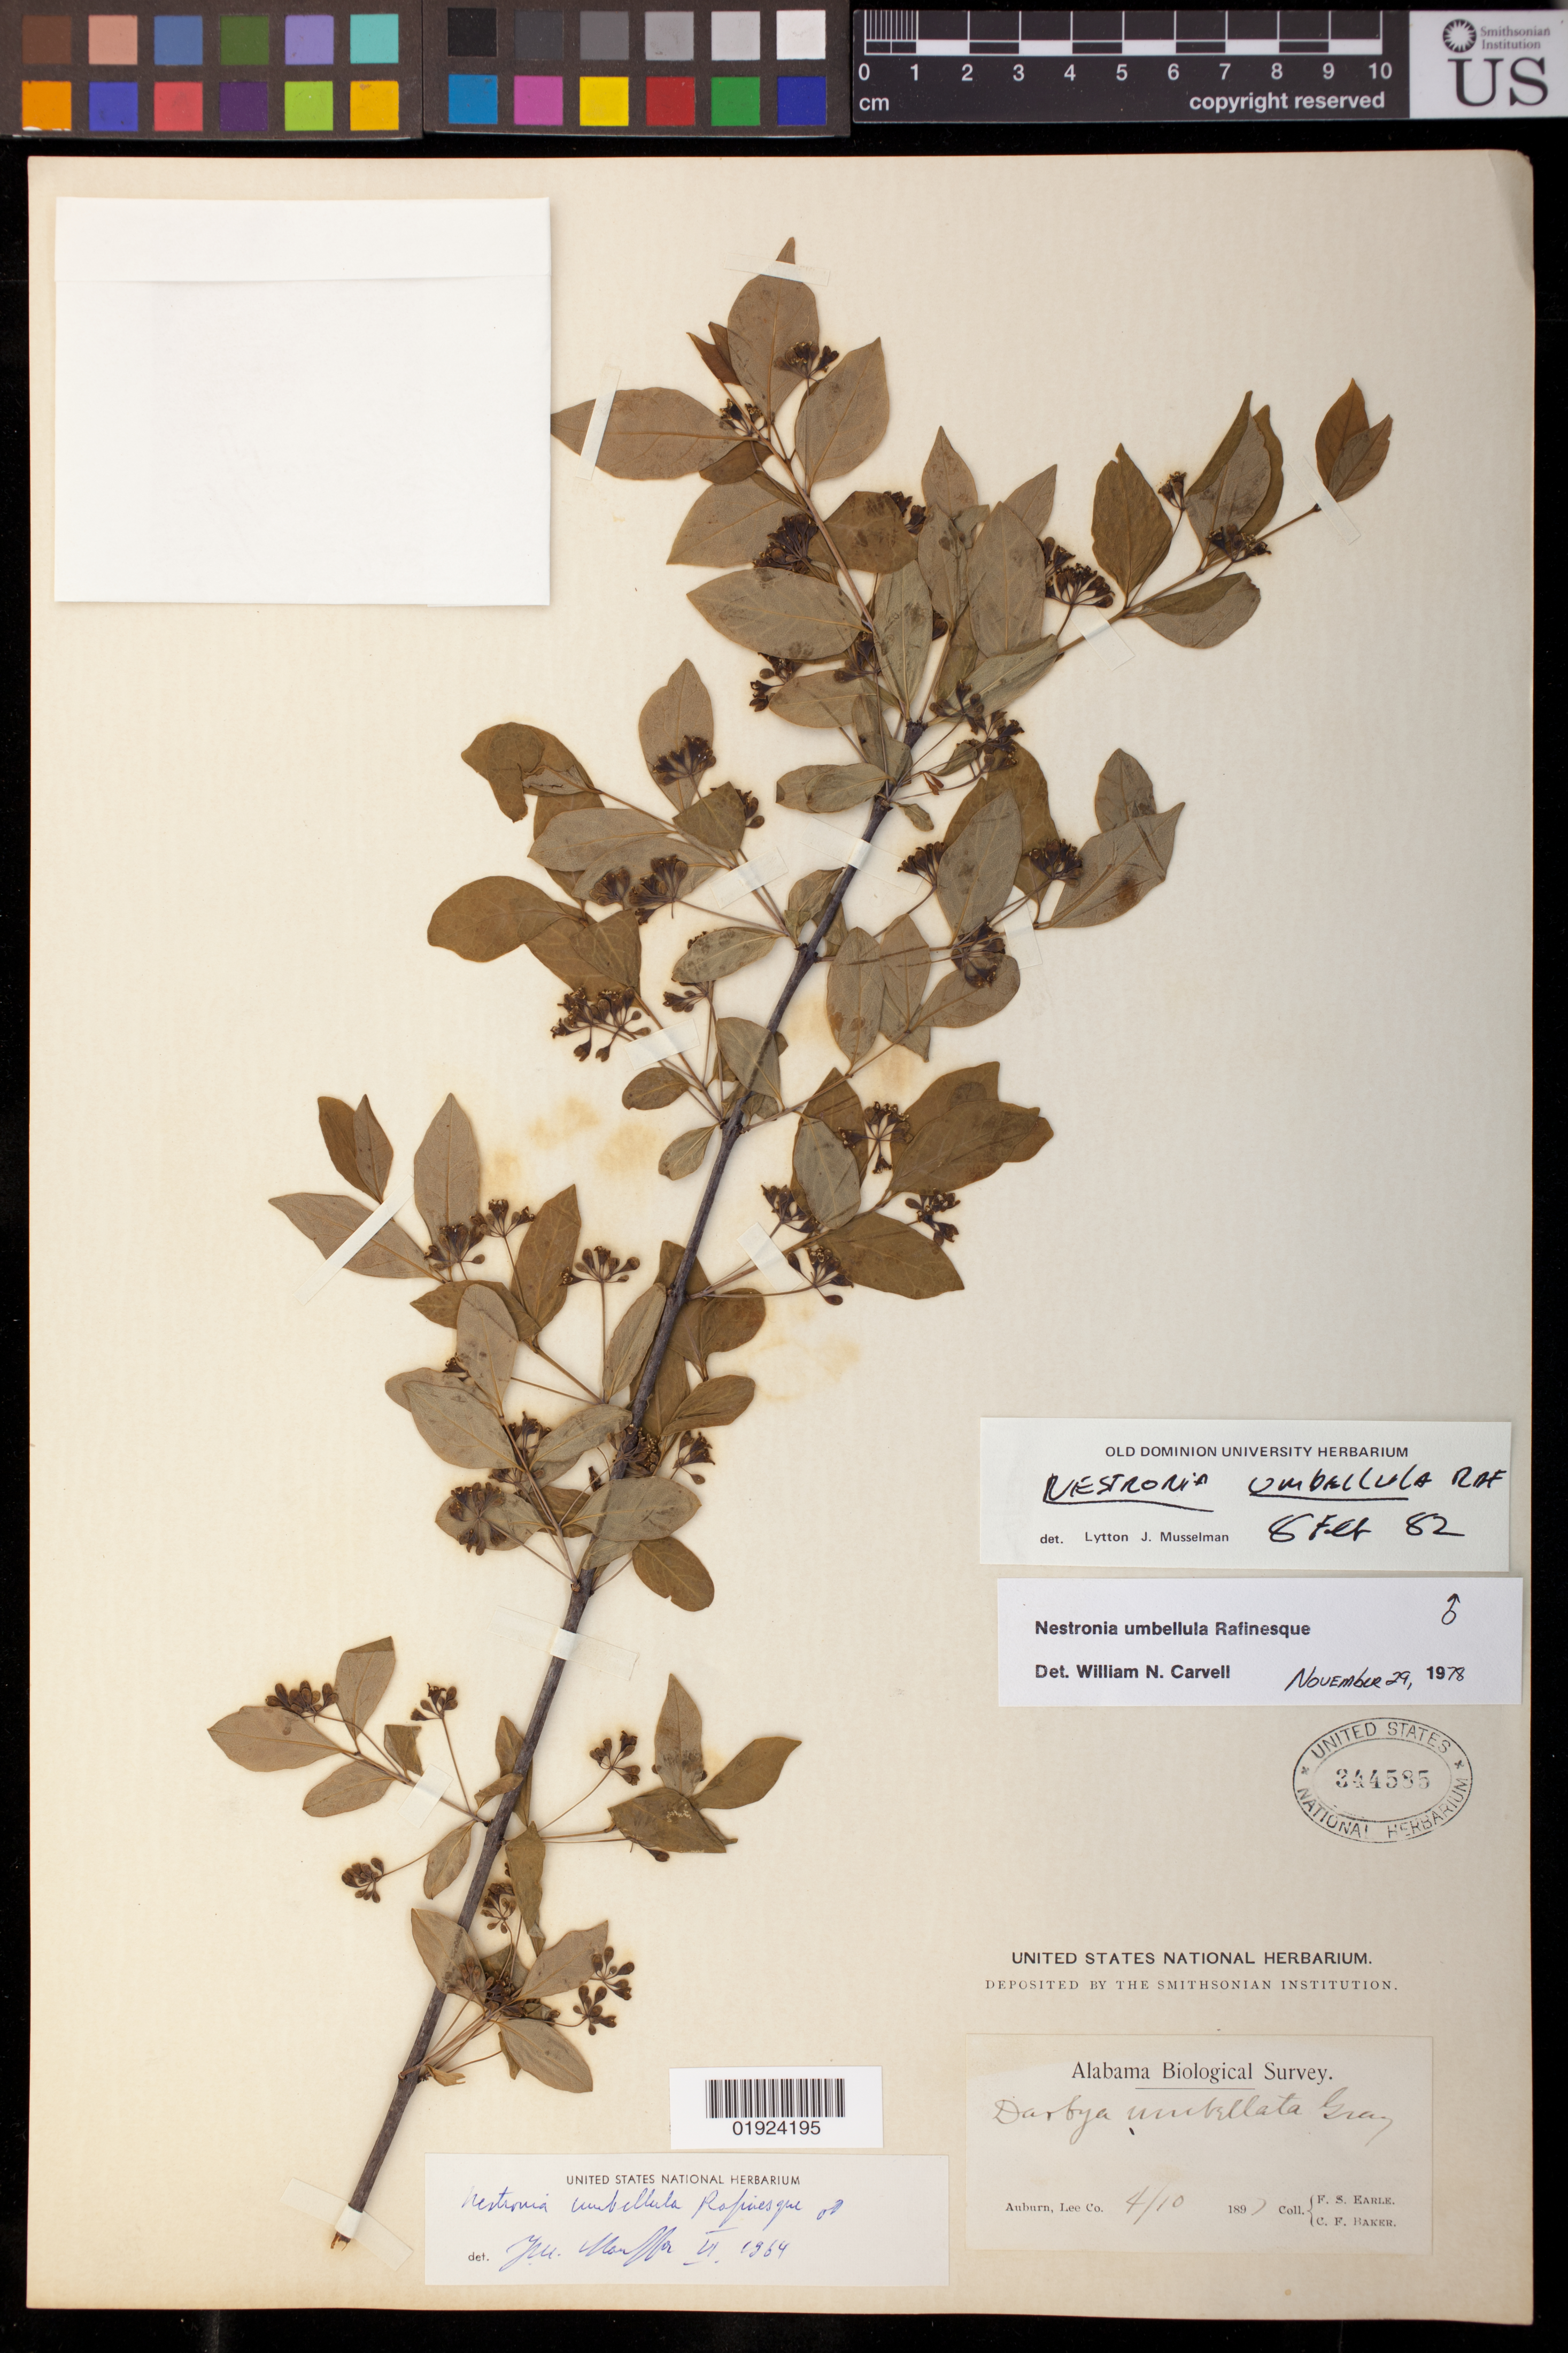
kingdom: Plantae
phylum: Tracheophyta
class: Magnoliopsida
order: Santalales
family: Santalaceae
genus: Nestronia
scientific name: Nestronia umbellula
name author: Raf.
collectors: F. S. Earle & C. F. Baker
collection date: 1897-04-10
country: United States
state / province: Alabama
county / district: Lee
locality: Auburn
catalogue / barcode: US 344585